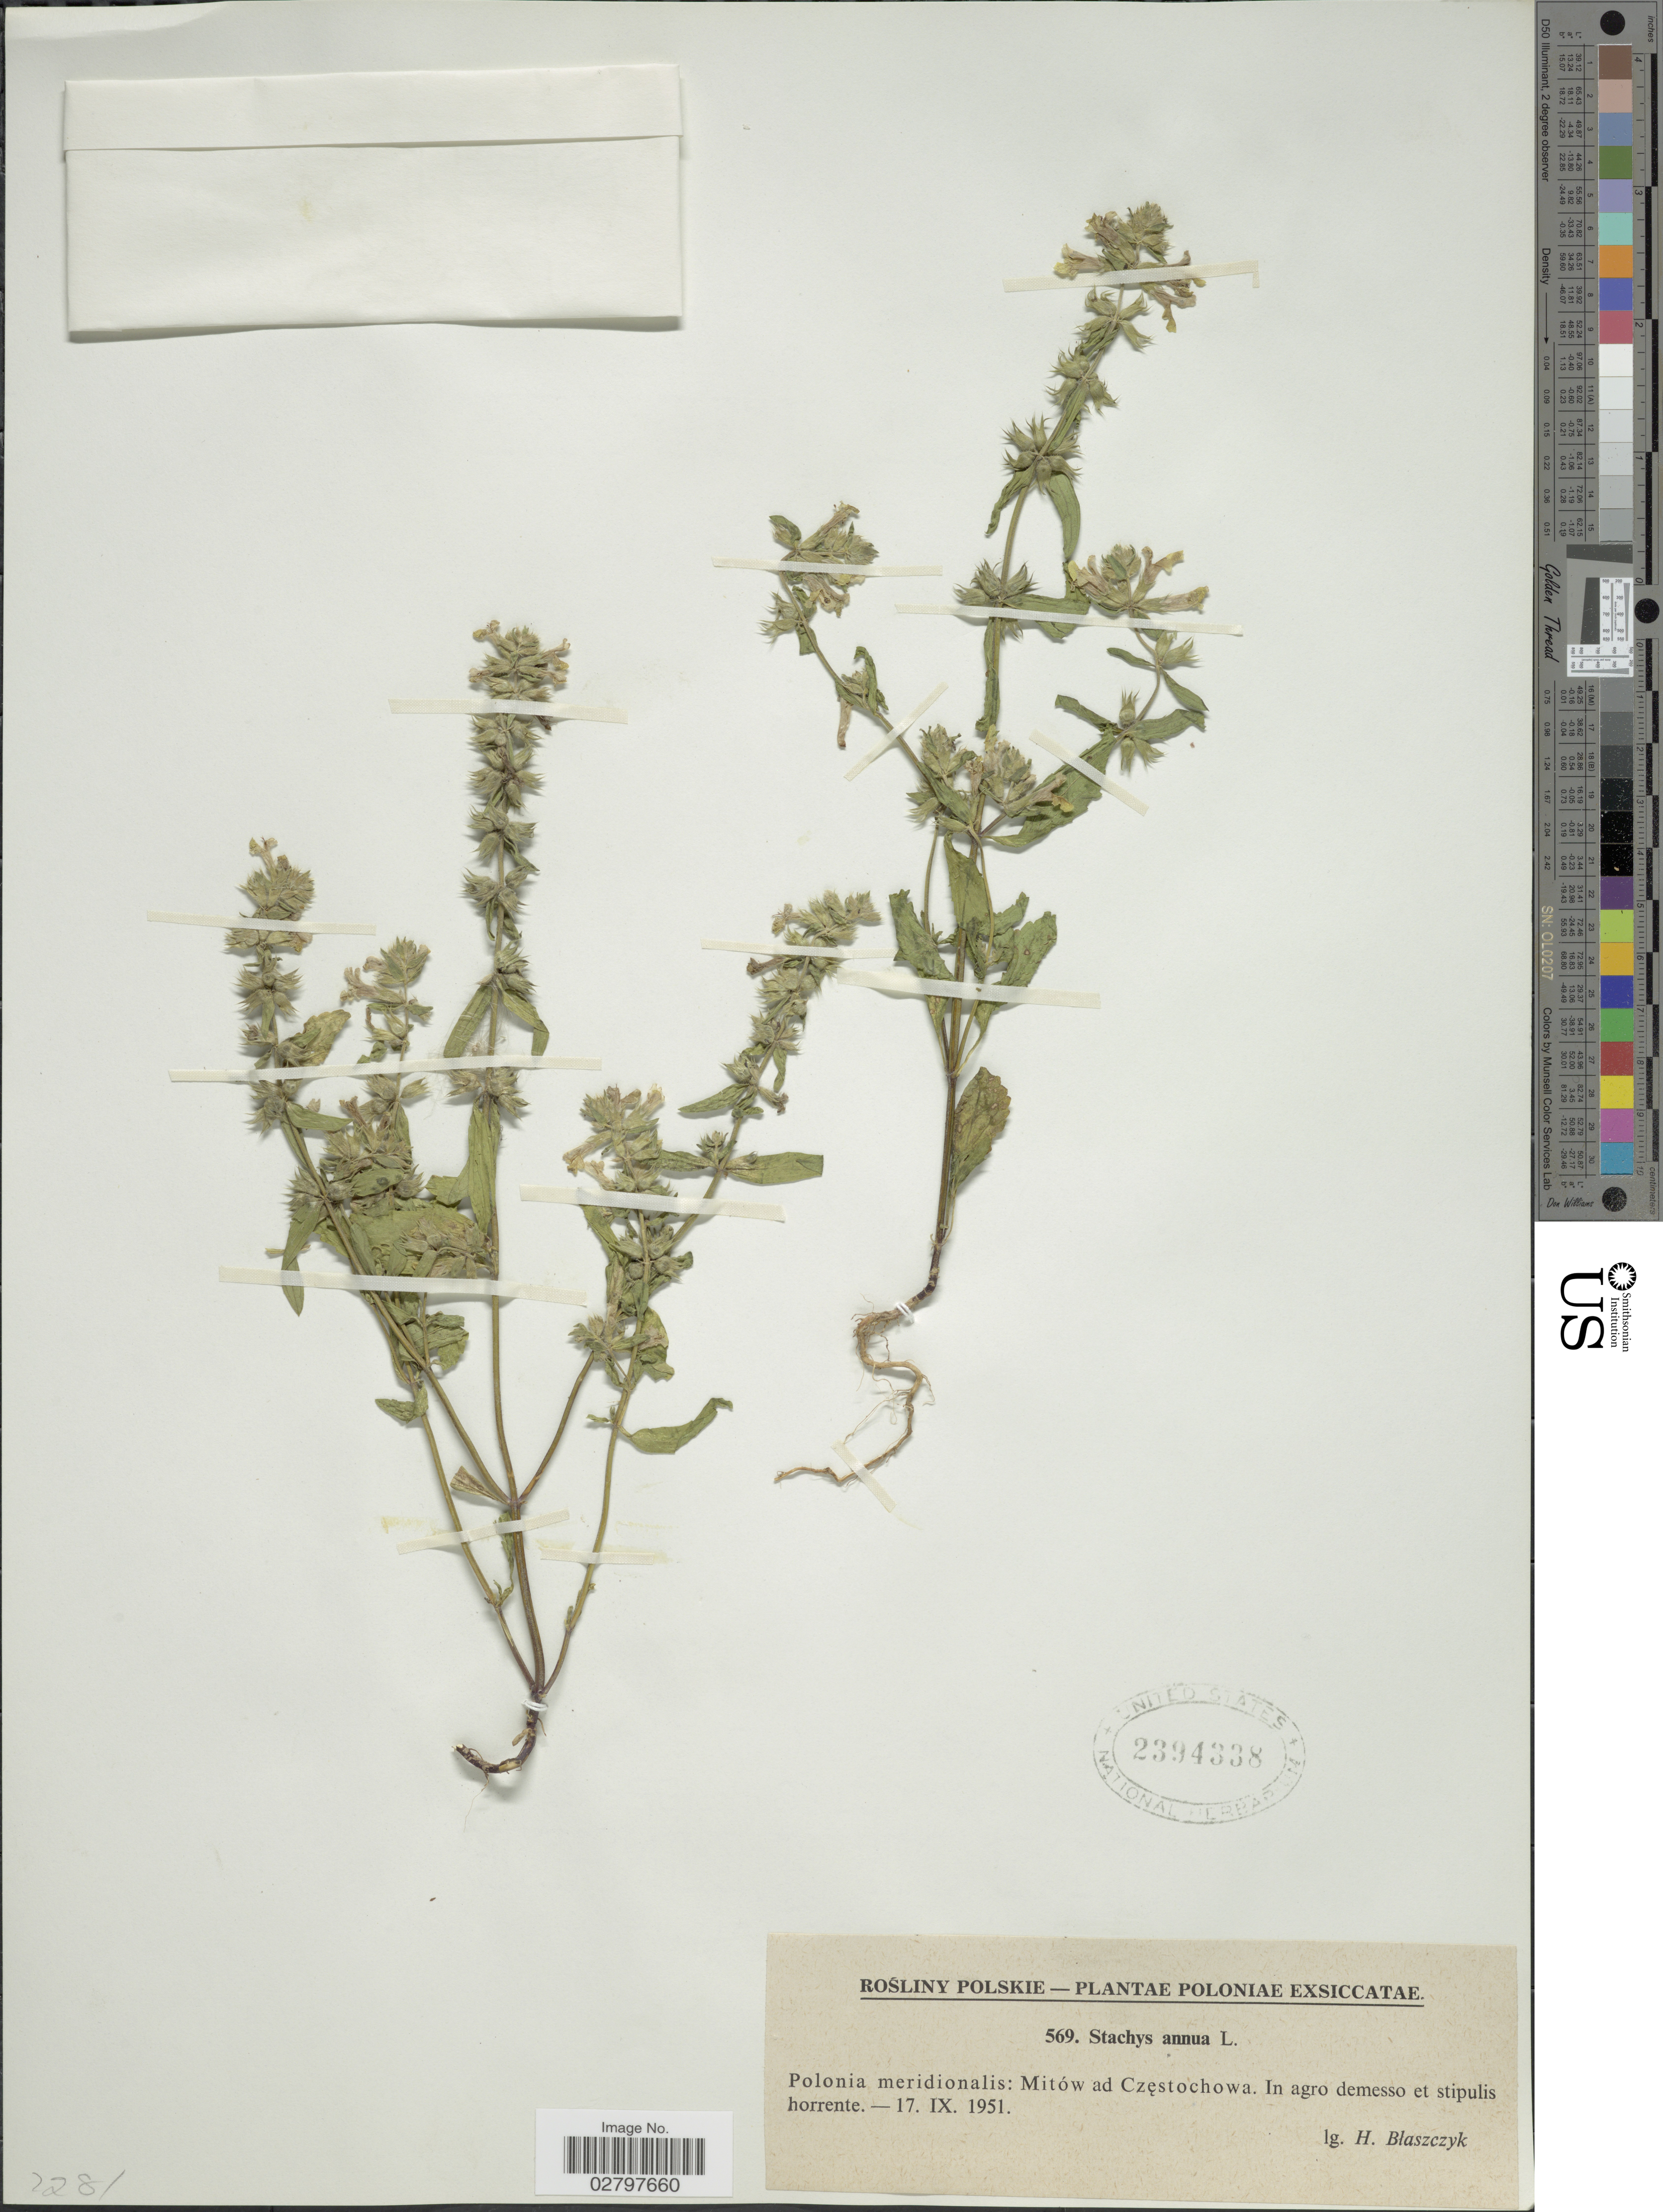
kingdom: Plantae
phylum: Tracheophyta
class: Magnoliopsida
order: Lamiales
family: Lamiaceae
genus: Stachys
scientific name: Stachys annua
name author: (L.) L.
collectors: H. Blaszczyk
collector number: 569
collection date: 1951-09-17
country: Poland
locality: Polonia meridionalis: Mitów ad Czestochowa. In agro demesso et stipulis horrente.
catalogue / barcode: US 2394338